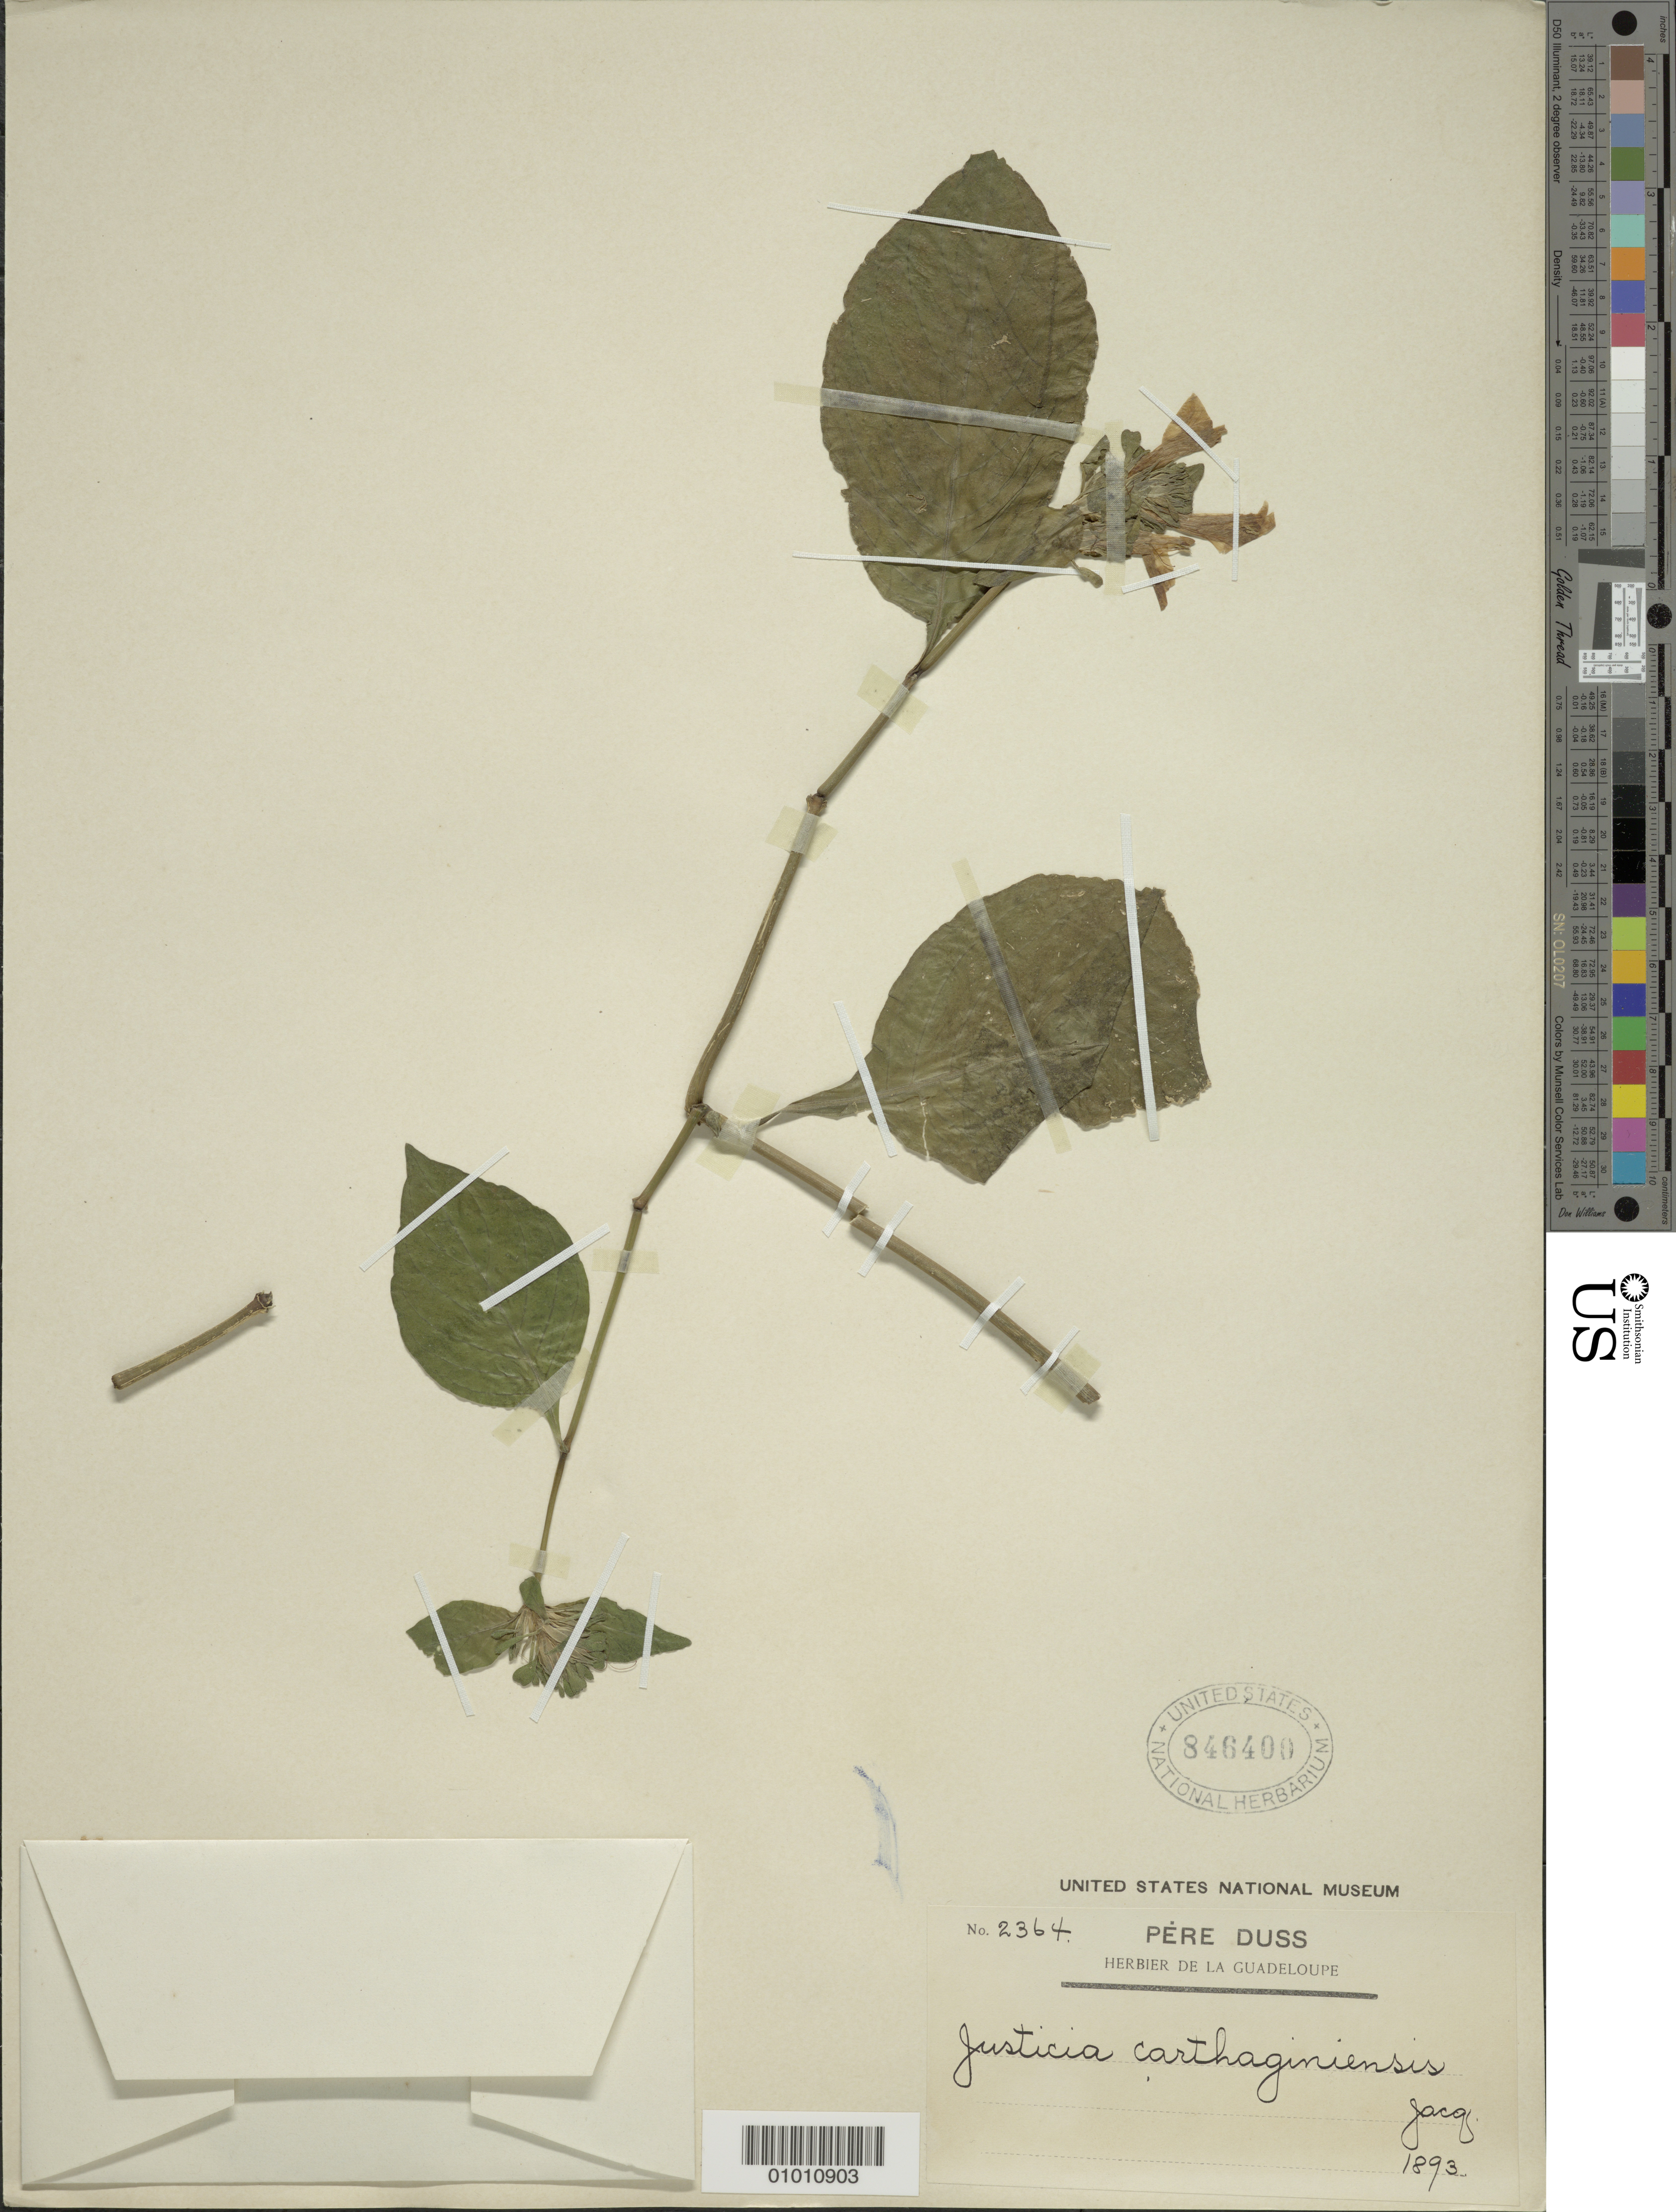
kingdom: Plantae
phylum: Tracheophyta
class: Magnoliopsida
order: Lamiales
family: Acanthaceae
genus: Justicia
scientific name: Justicia carthaginensis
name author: Jacq.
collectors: Père Duss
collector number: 2364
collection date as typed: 1893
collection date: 1893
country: Guadeloupe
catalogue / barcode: US 846400